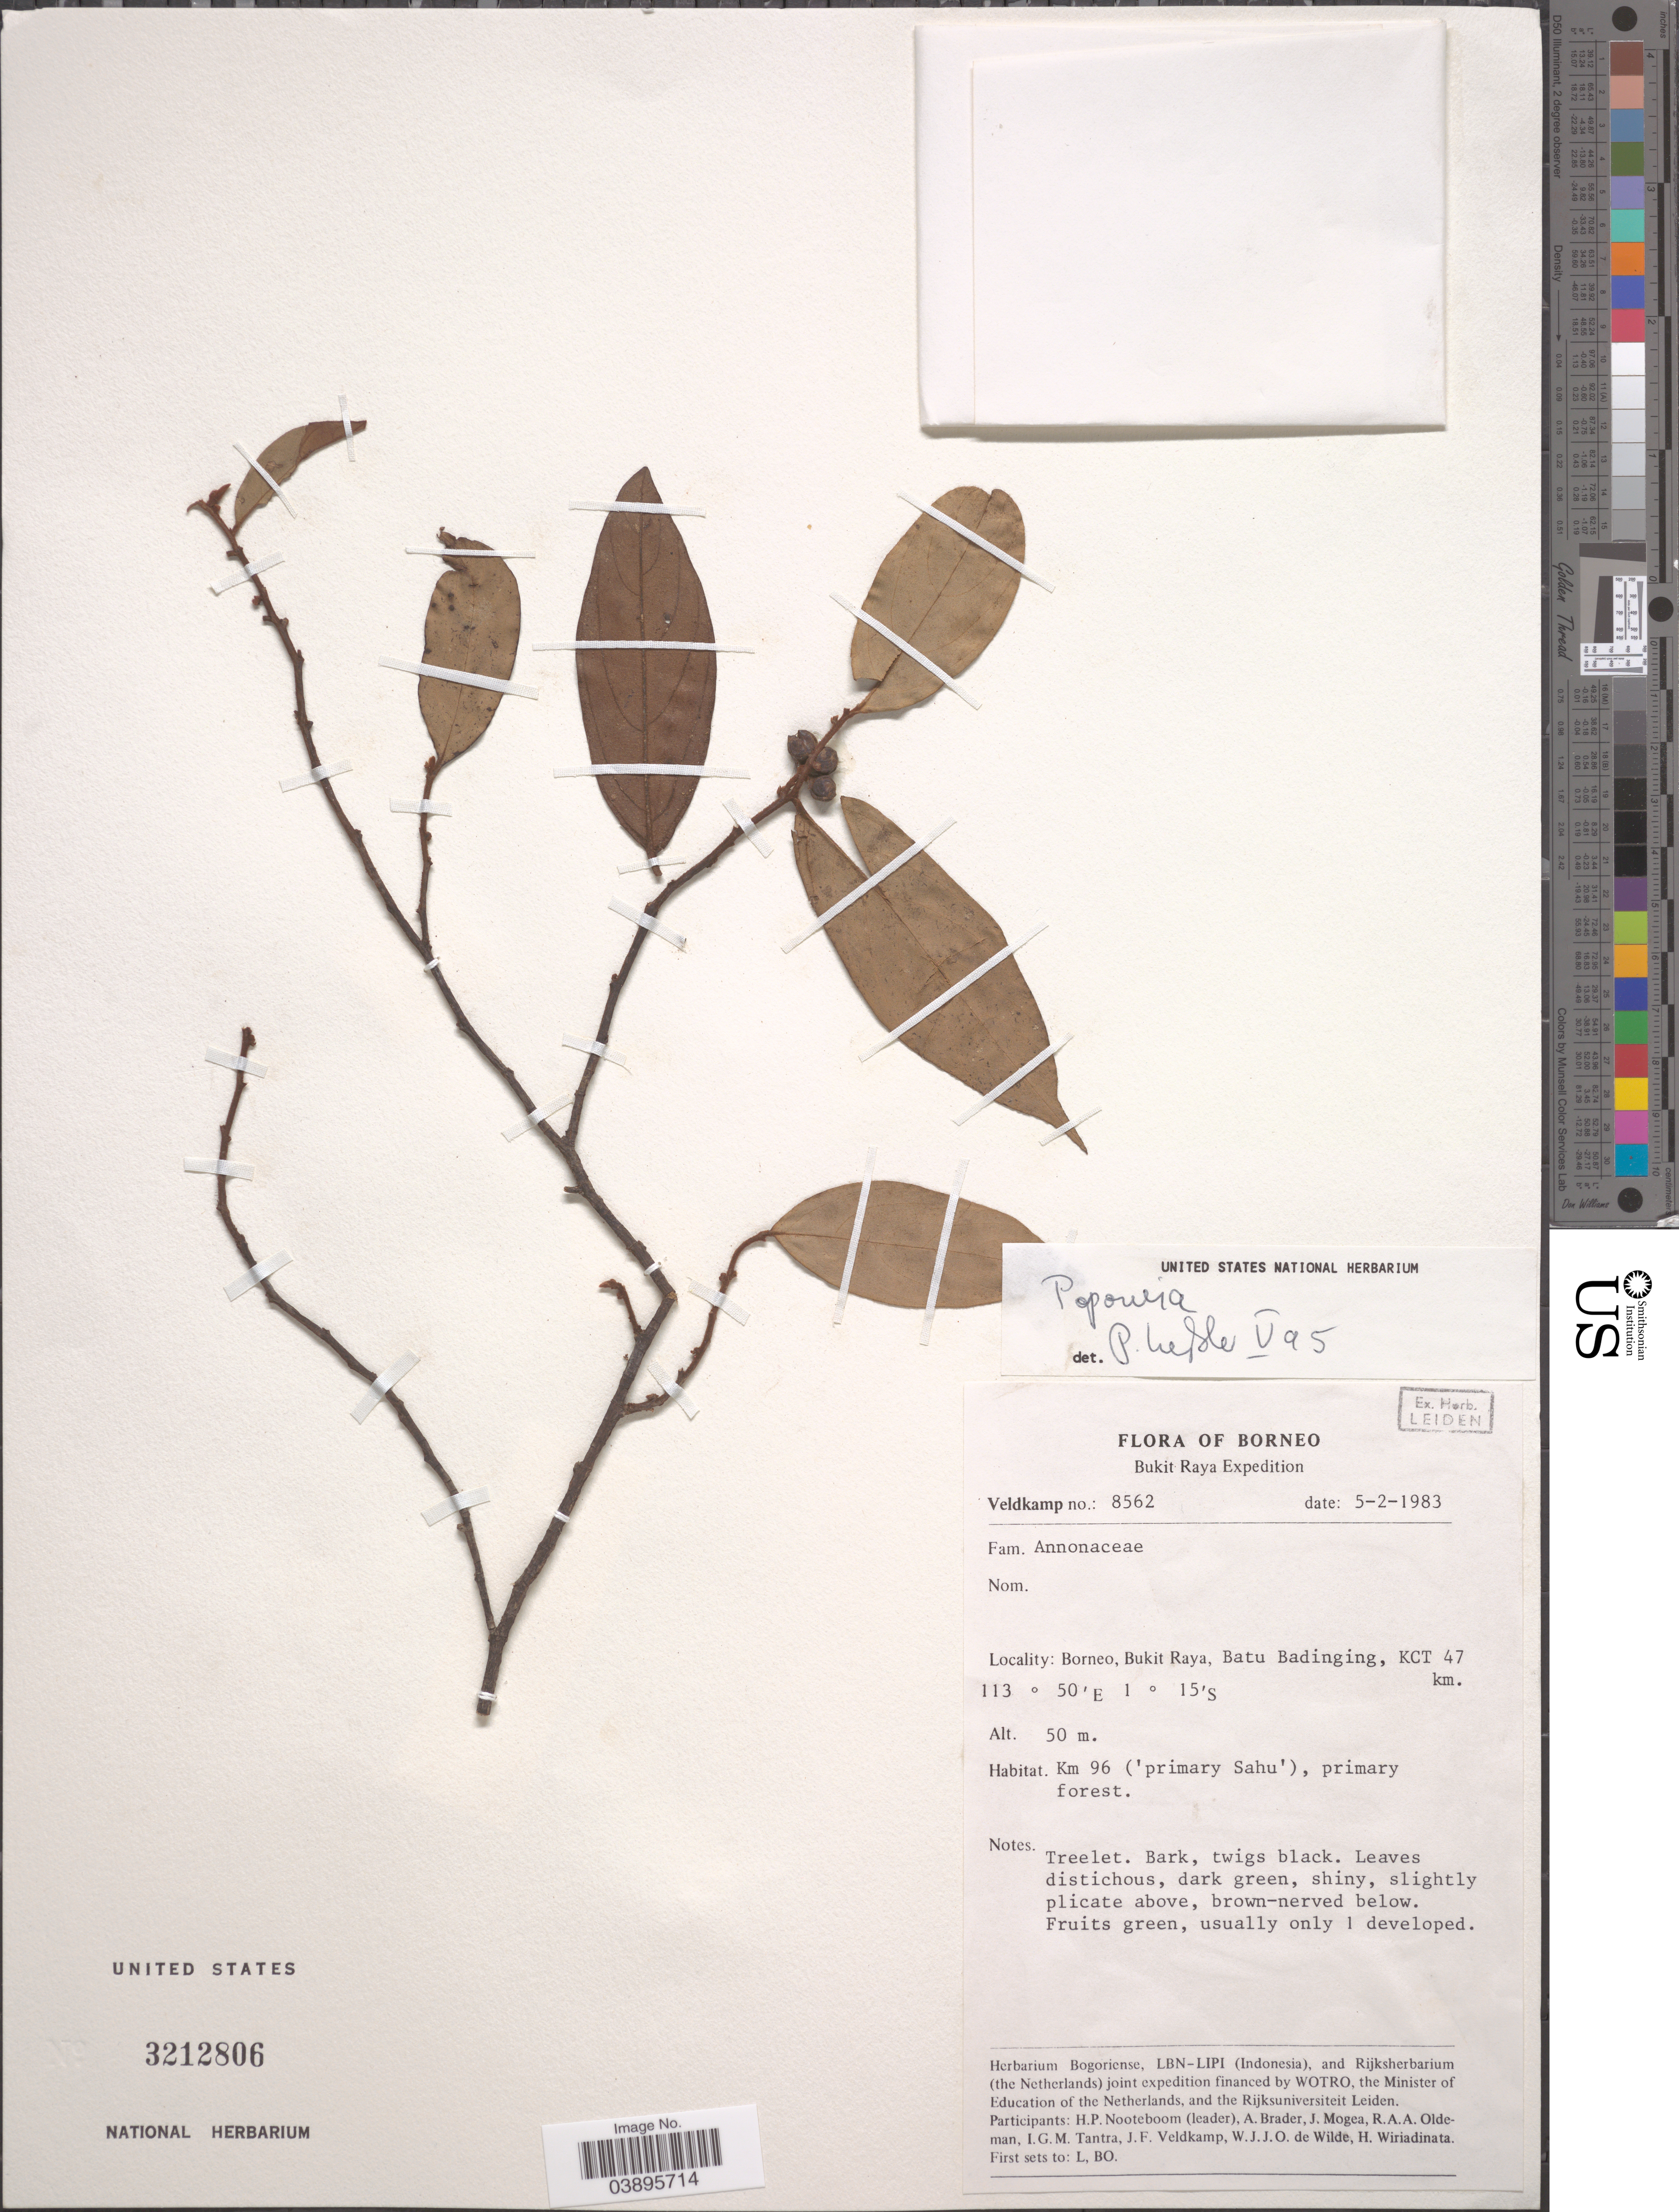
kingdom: Plantae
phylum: Tracheophyta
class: Magnoliopsida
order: Magnoliales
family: Annonaceae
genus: Popowia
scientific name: Popowia sp.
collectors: J. F. Veldkamp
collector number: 8562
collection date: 1983-02-05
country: Indonesia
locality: Borneo, Bukit Raya, Batu Badinging, KCT 47 km. Km 96 ('primary Sahu').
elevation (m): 50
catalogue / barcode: US 3212806